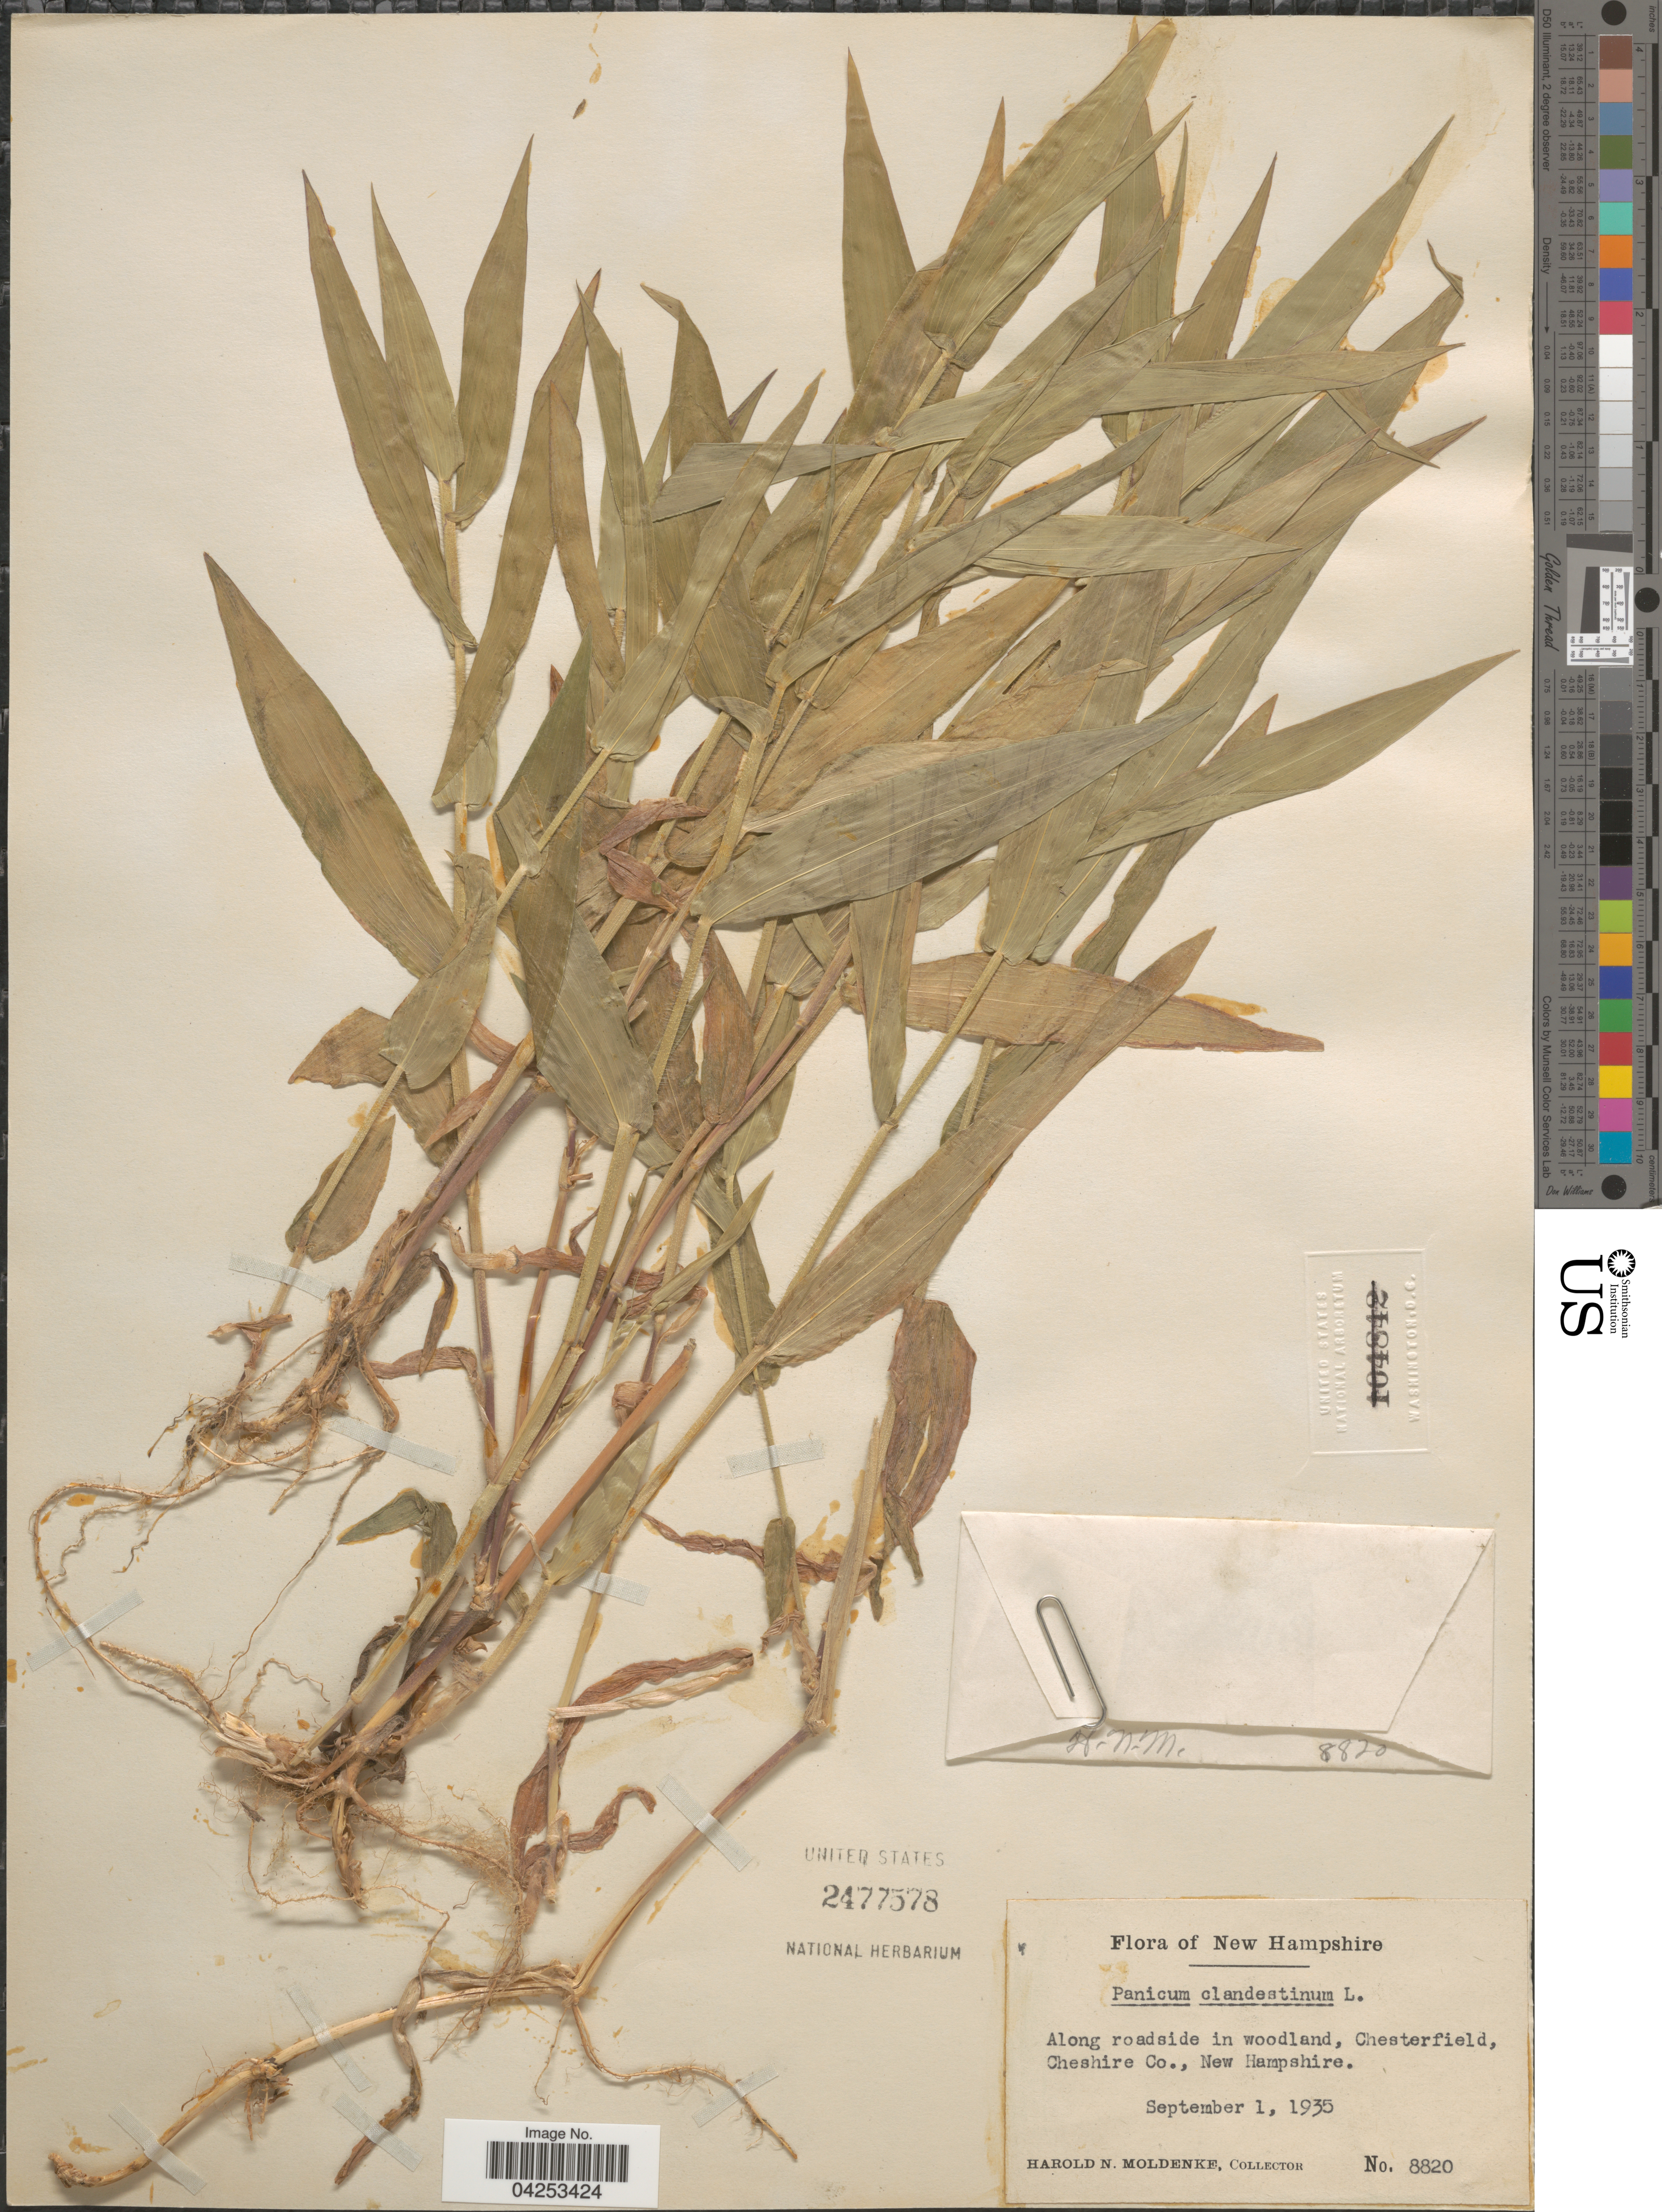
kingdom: Plantae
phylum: Tracheophyta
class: Liliopsida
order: Poales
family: Poaceae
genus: Dichanthelium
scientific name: Dichanthelium clandestinum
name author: (L.) Gould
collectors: H. N. Moldenke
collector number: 8820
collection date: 1935-09-01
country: United States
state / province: New Hampshire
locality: Along roadside in woodland, Chesterfield, Cheshire Co.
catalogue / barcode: US 2477578